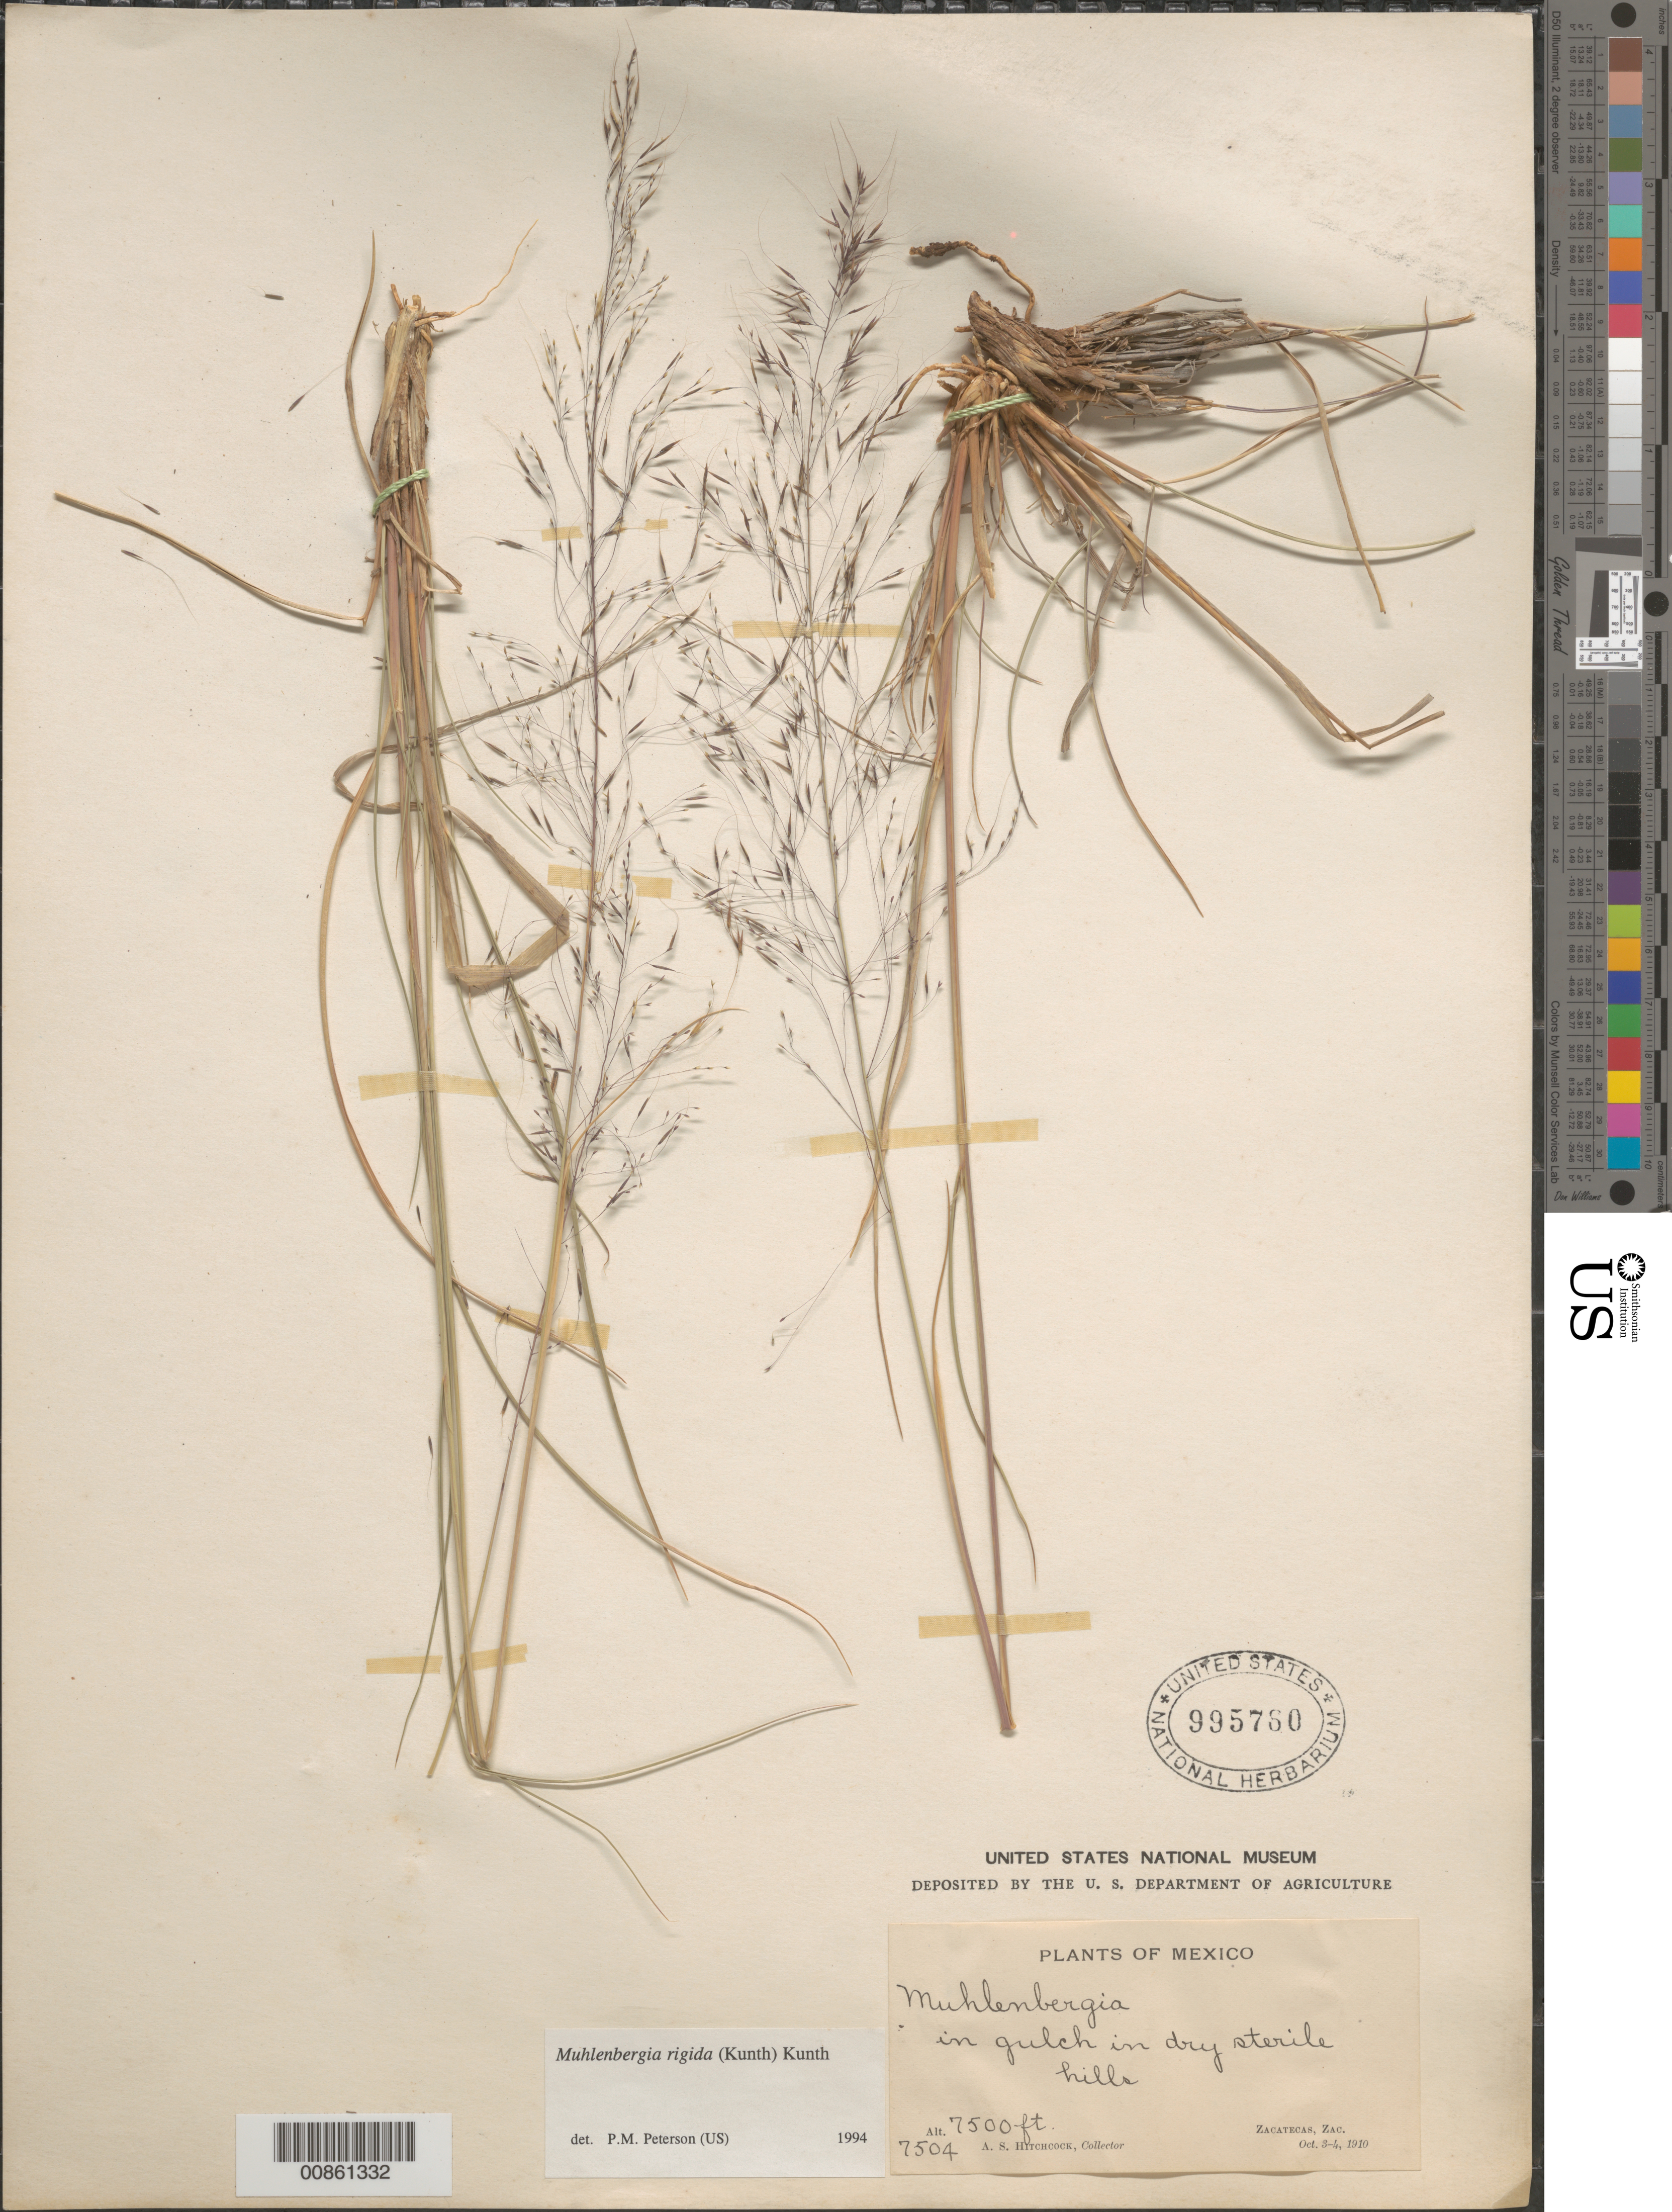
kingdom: Plantae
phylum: Tracheophyta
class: Liliopsida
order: Poales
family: Poaceae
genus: Muhlenbergia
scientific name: Muhlenbergia rigida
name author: (Kunth) Kunth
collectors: A. S. Hitchcock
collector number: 7504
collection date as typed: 1910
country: Mexico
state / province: Zacatecas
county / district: Zacatecas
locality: Zacatecas, mpio. Zacatecas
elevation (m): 2286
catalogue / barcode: US 995760